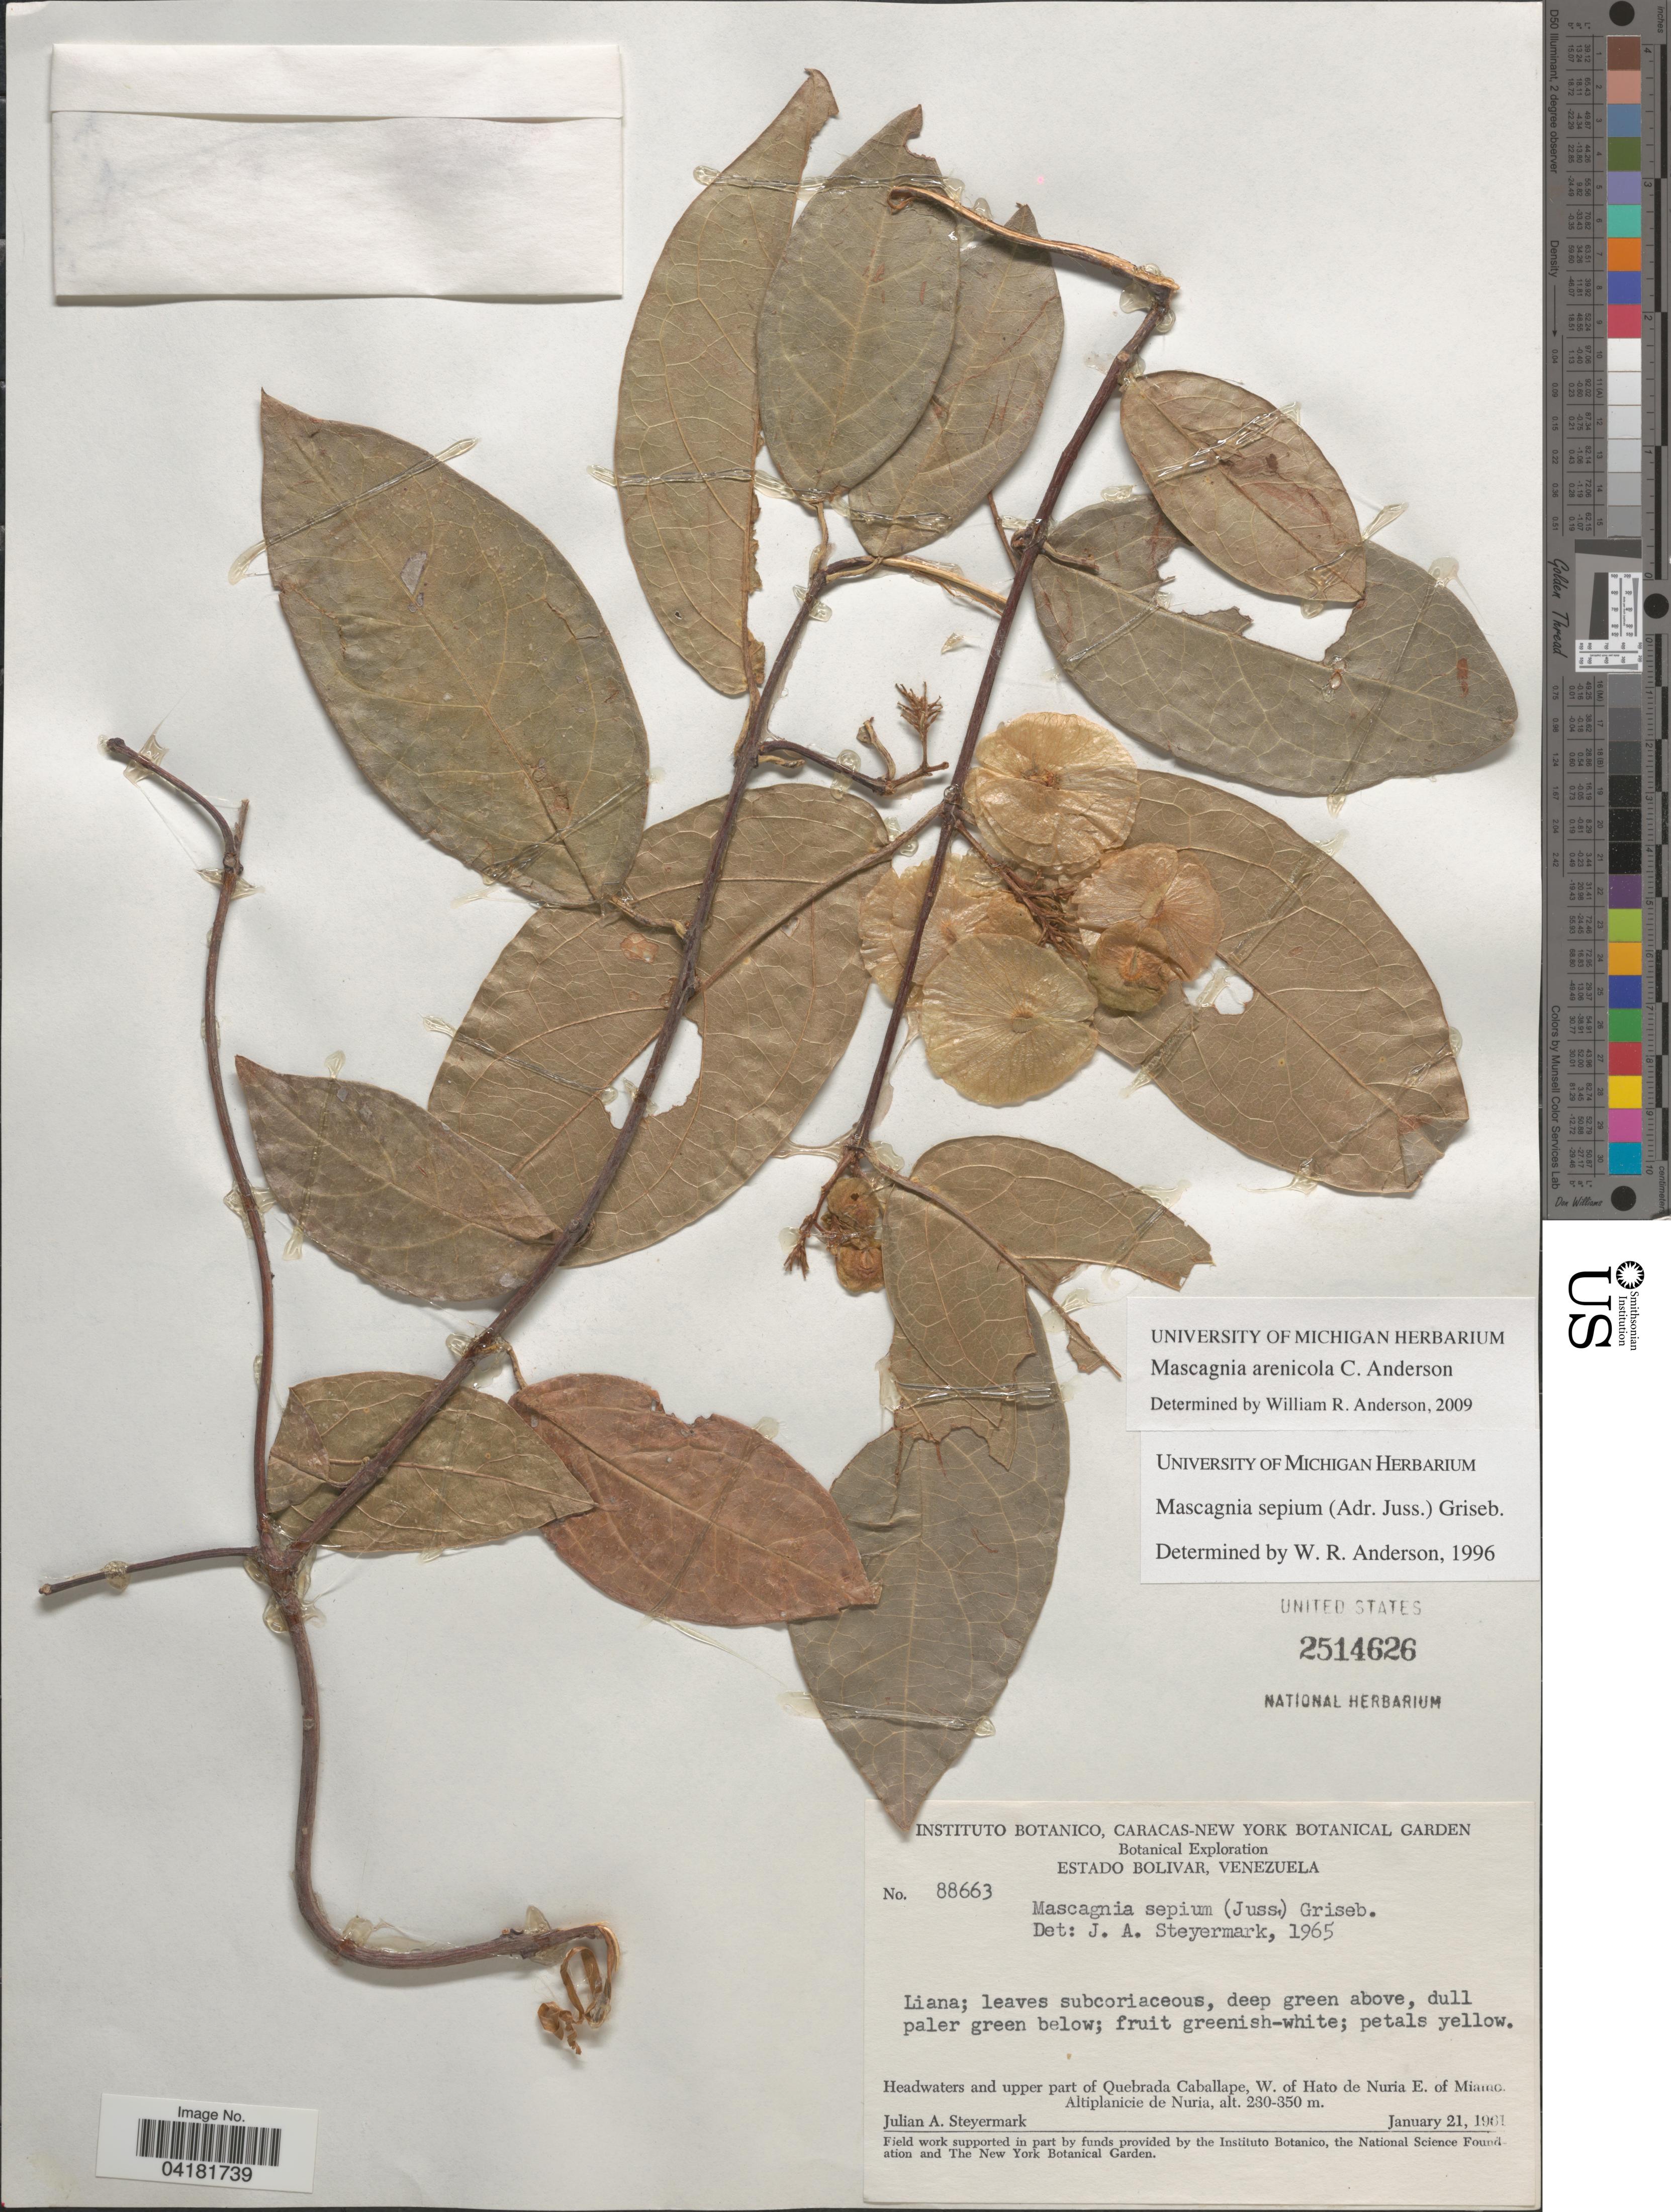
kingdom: Plantae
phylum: Tracheophyta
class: Magnoliopsida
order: Malpighiales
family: Malpighiaceae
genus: Mascagnia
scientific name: Mascagnia arenicola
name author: C.E. Anderson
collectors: J. Steyermark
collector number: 88663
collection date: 1961-01-21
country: Venezuela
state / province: Bolivar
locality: Botanical Exploration. Headwaters and upper part of Quebrada Caballape, W. of Hato de Nuria E. of Miamo, Altiplanicie de Nuria.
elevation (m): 230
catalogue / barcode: US 2514626